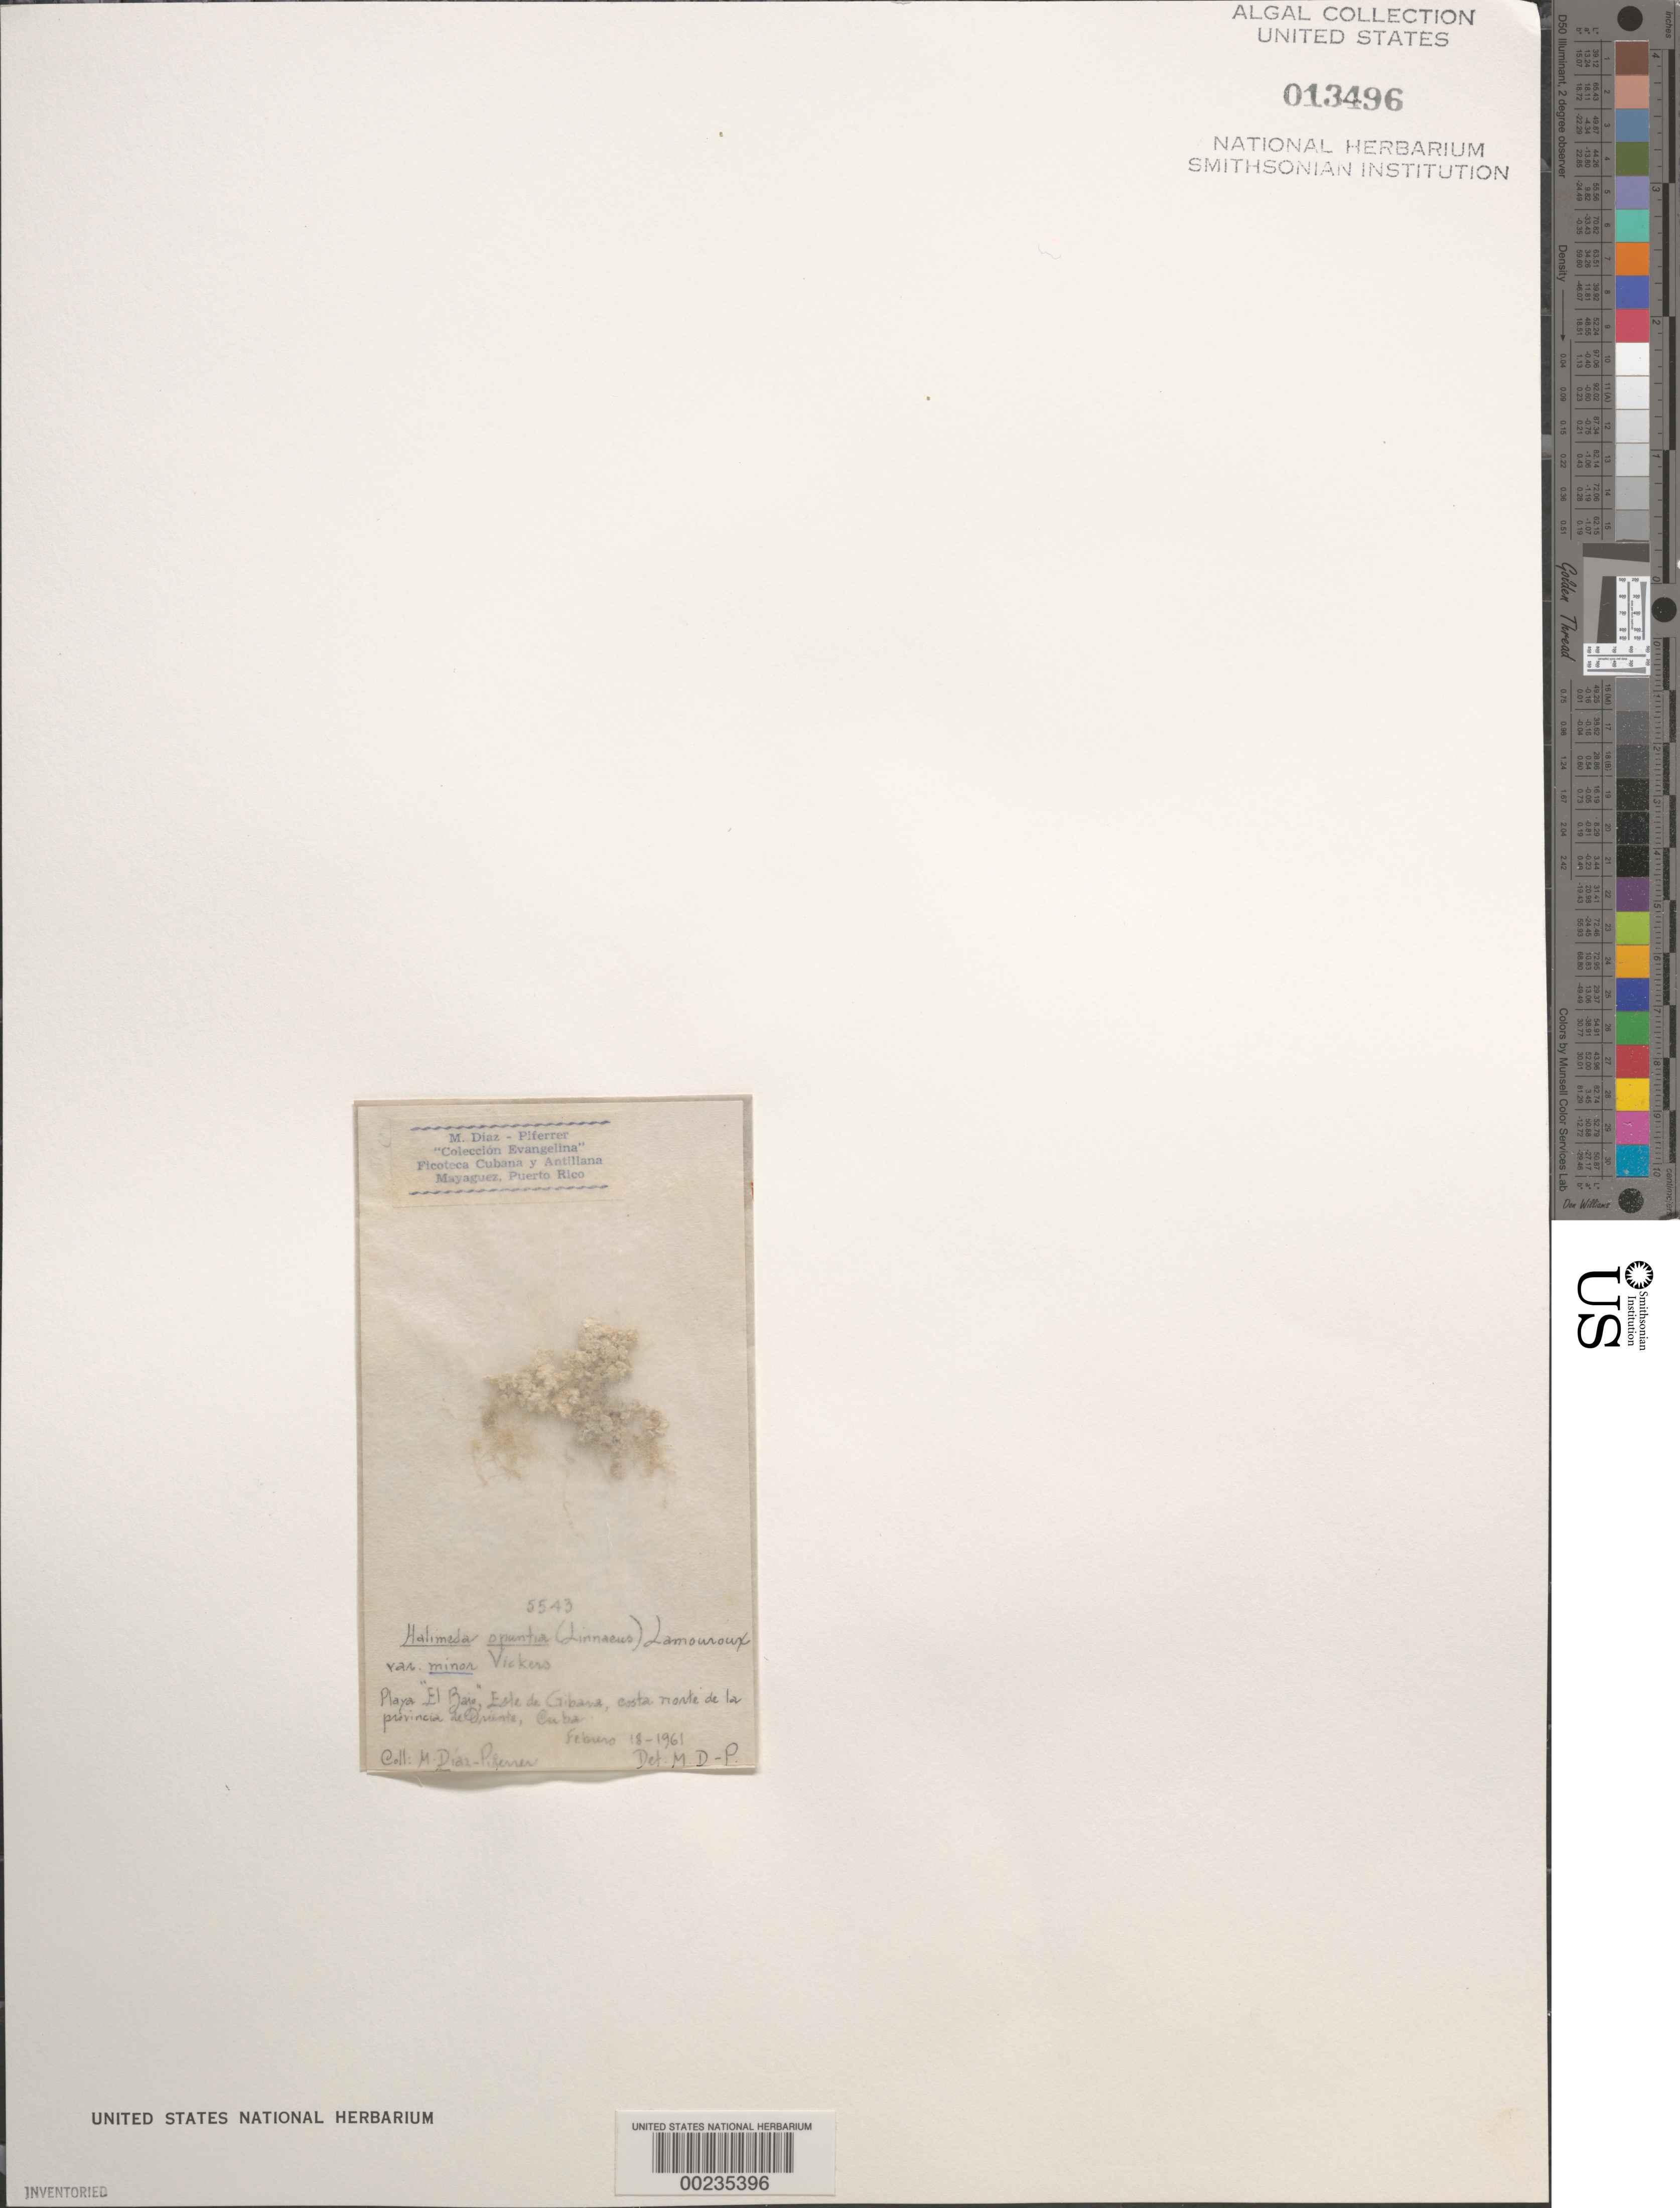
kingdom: Plantae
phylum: Chlorophyta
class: Ulvophyceae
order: Bryopsidales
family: Halimedaceae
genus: Halimeda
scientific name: Halimeda opuntia var. minor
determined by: Diaz-Piferrer, M.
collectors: M. Diaz-Piferrer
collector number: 5543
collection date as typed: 18 Feb 1961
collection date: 1961-02-18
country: Cuba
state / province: Santiago de Cuba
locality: Playa el Bajo, east of Gibara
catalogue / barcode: US 13496